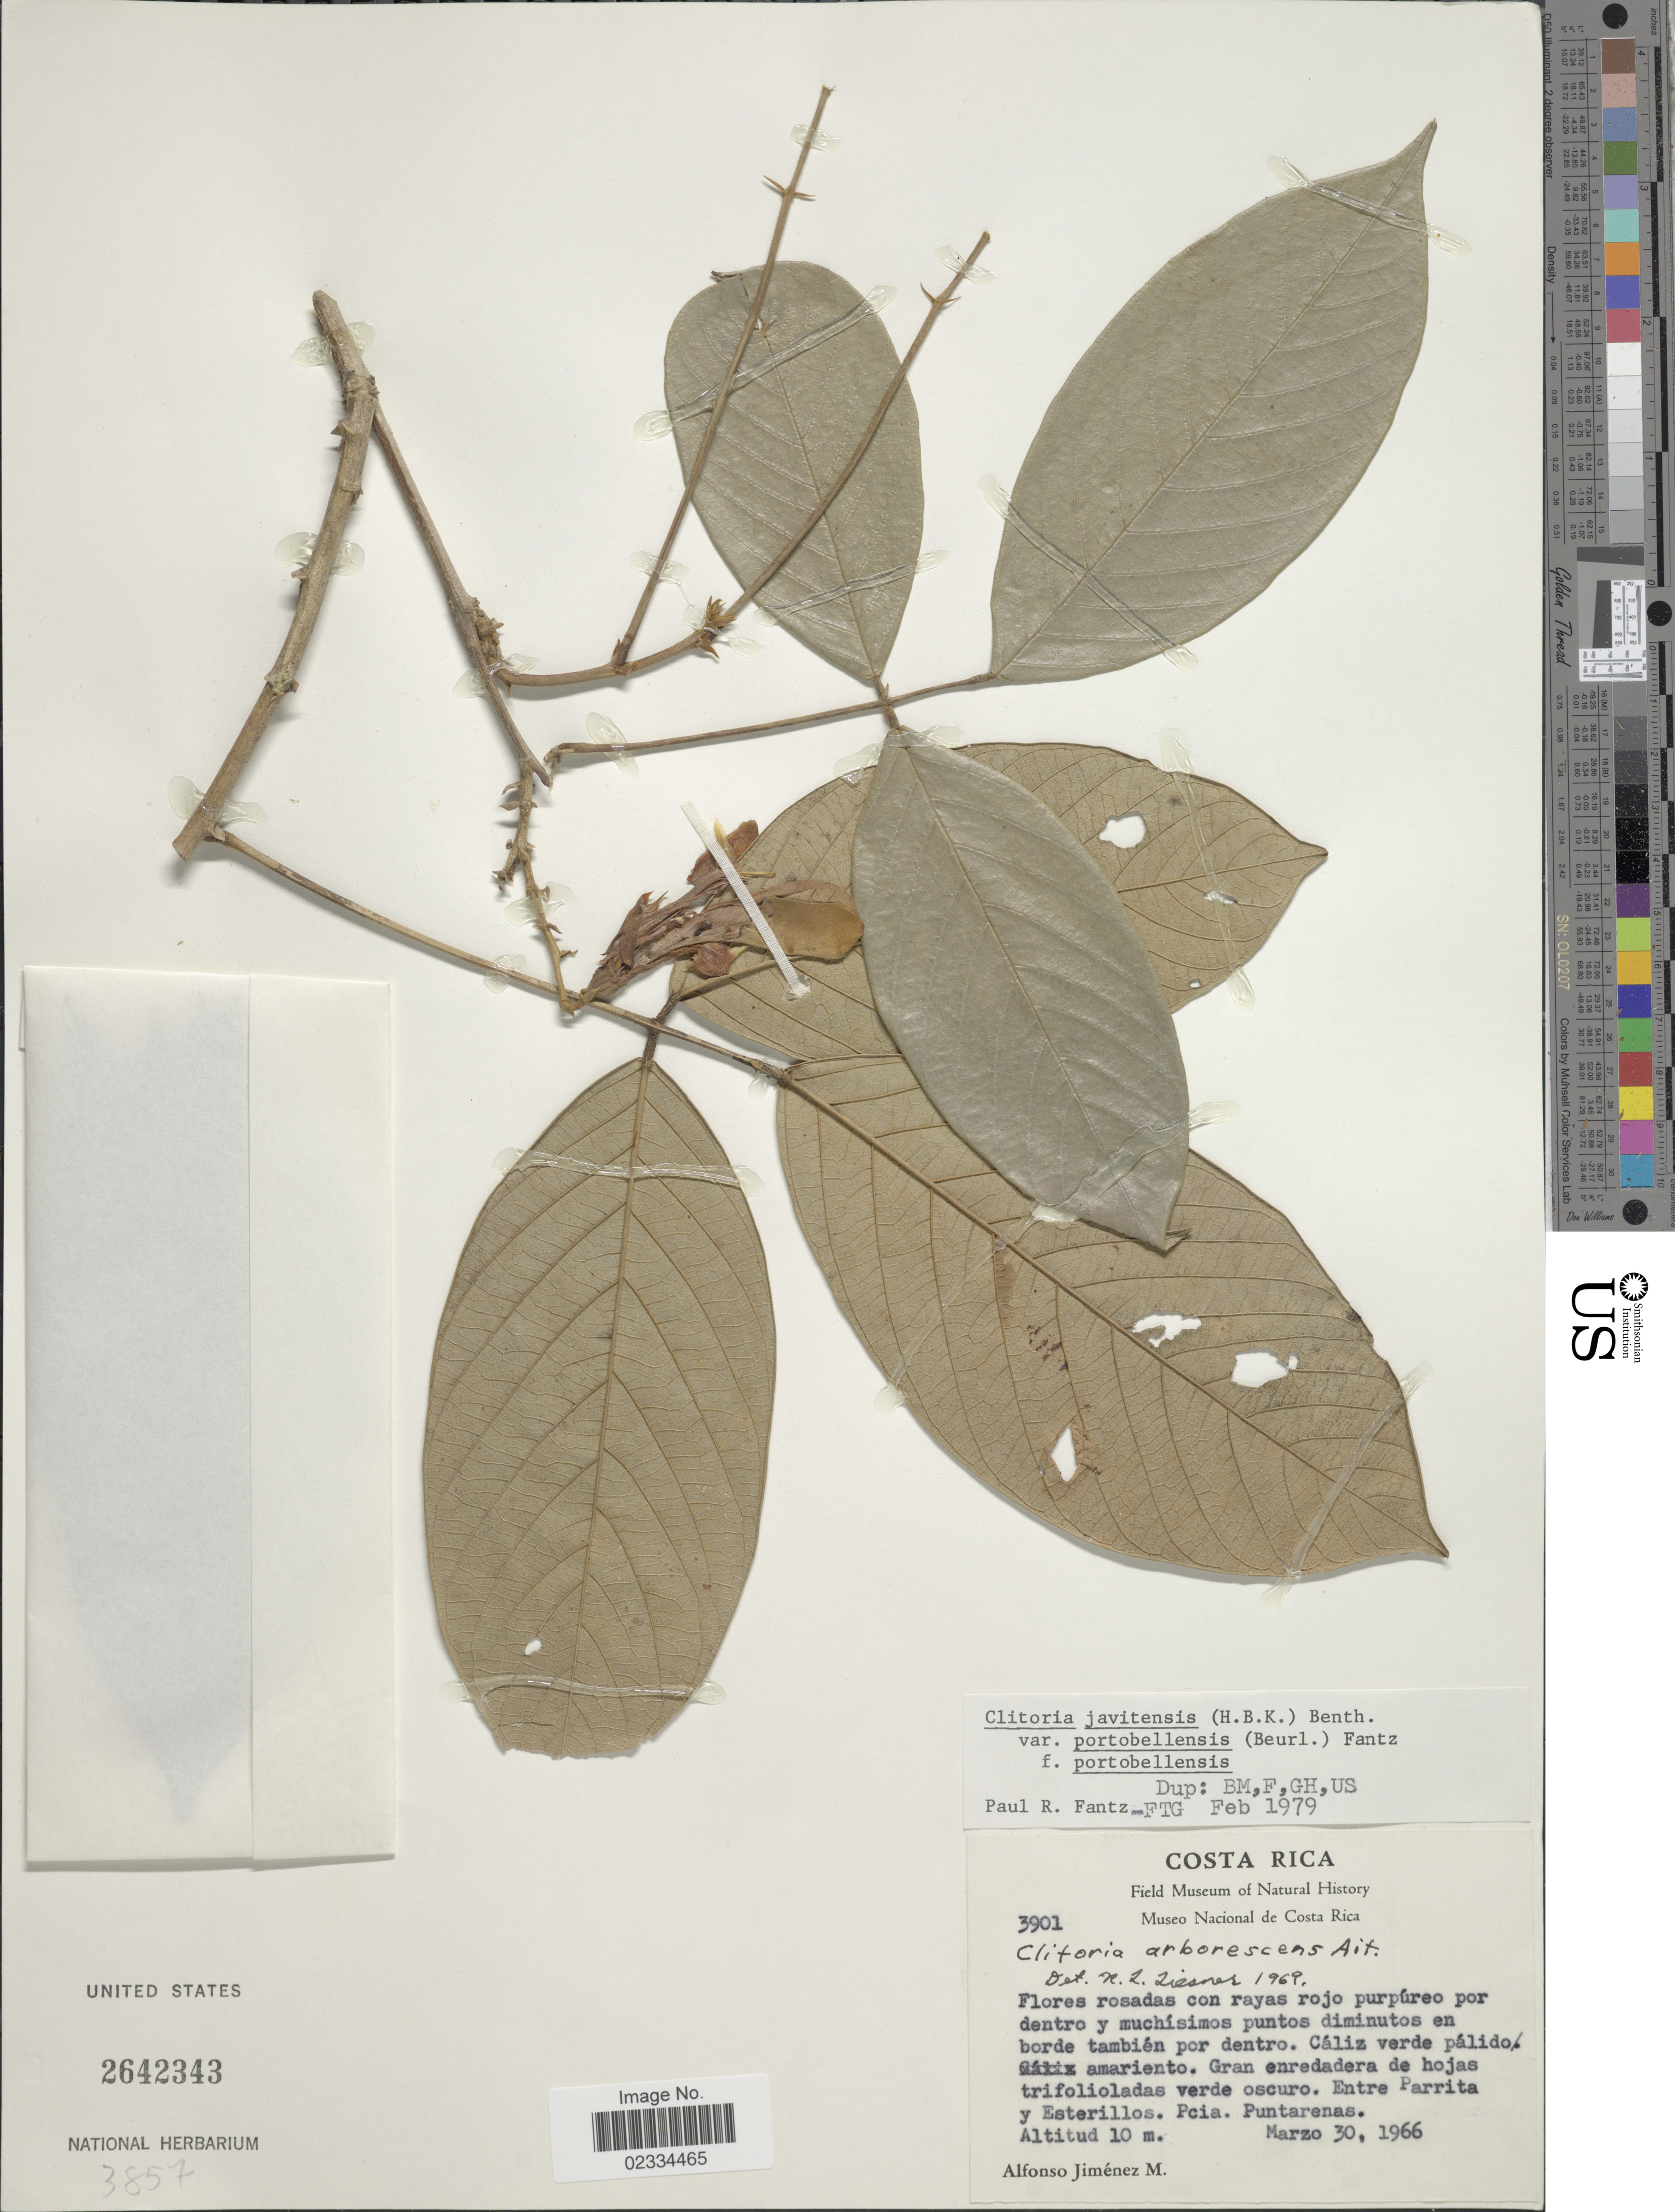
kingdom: Plantae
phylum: Tracheophyta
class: Magnoliopsida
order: Fabales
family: Fabaceae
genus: Clitoria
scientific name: Clitoria javitensis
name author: (Kunth) Benth.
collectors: A. Jimenez M.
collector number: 3901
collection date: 1966-03-30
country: Costa Rica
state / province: Puntarenas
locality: Entre Parrita y Esterillos, Pcia. Puntarenas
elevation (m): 10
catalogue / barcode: US 2642343